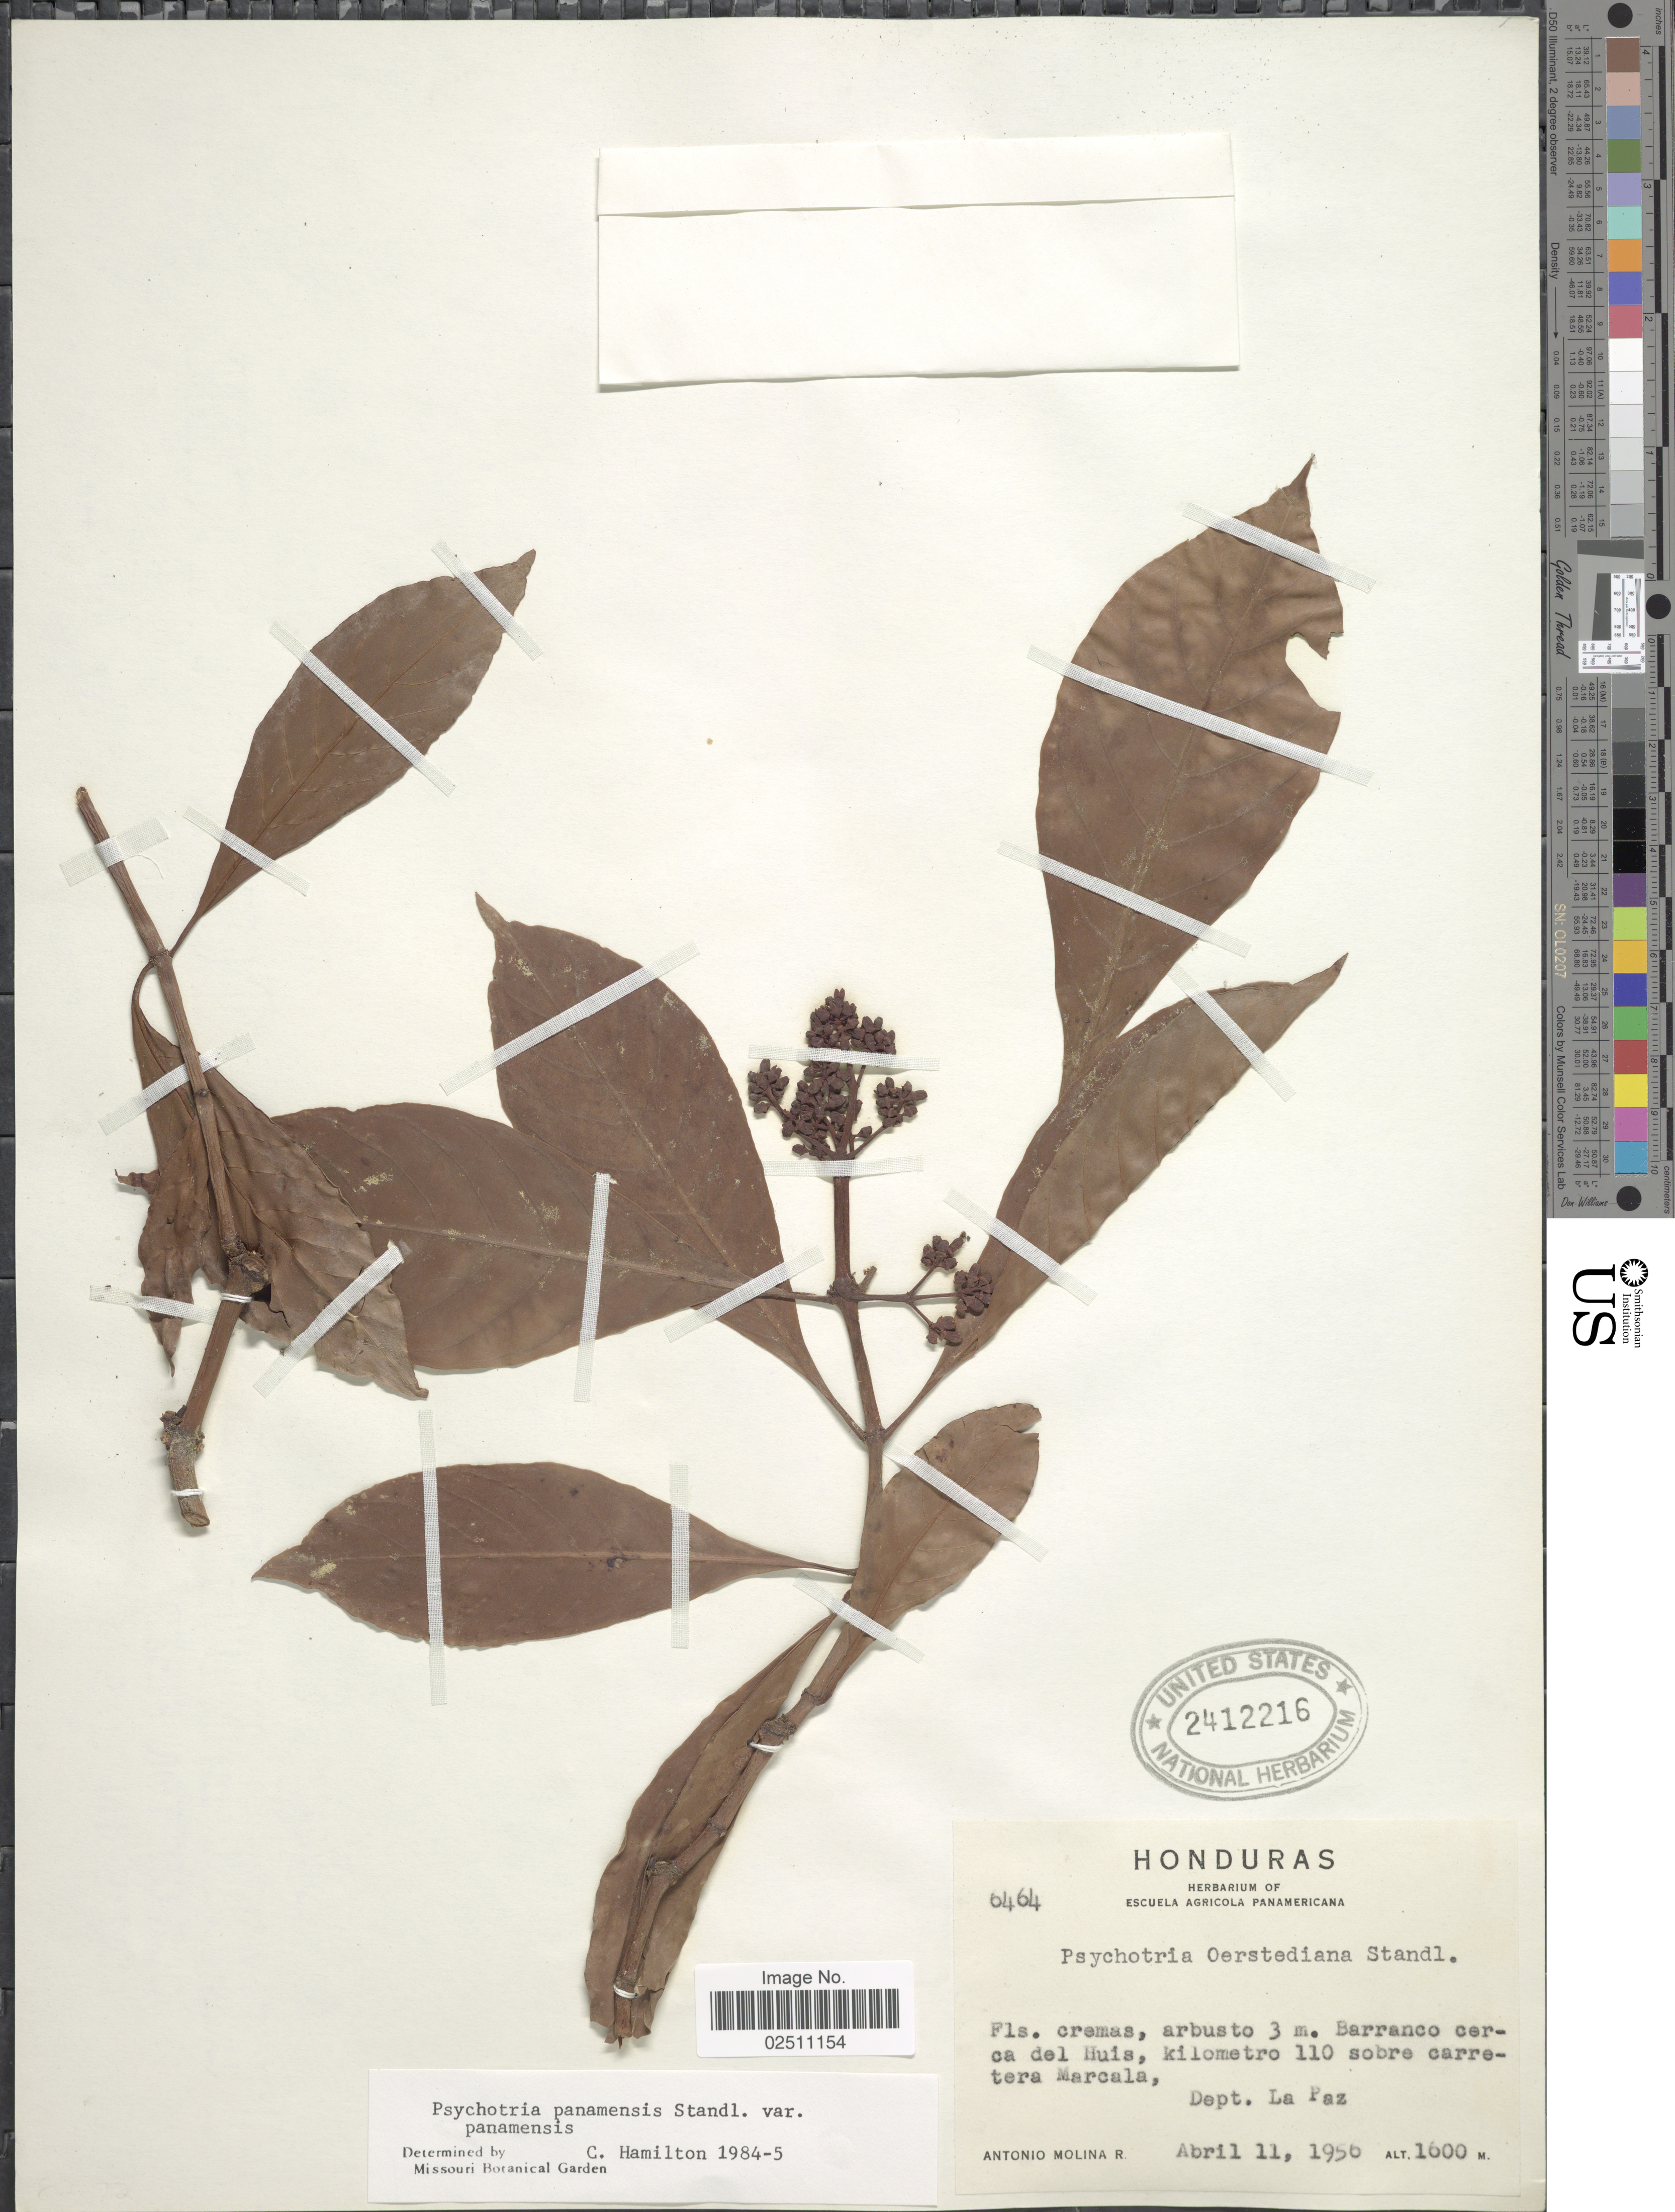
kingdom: Plantae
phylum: Tracheophyta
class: Magnoliopsida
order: Gentianales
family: Rubiaceae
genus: Psychotria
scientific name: Psychotria panamensis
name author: Standl.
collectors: A. Molina R.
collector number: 6464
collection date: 1956-04-11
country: Honduras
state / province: La Paz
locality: Barranco cerca del Huis, kilometro 110 sobre carretera Marcala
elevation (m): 1600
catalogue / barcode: US 2412216